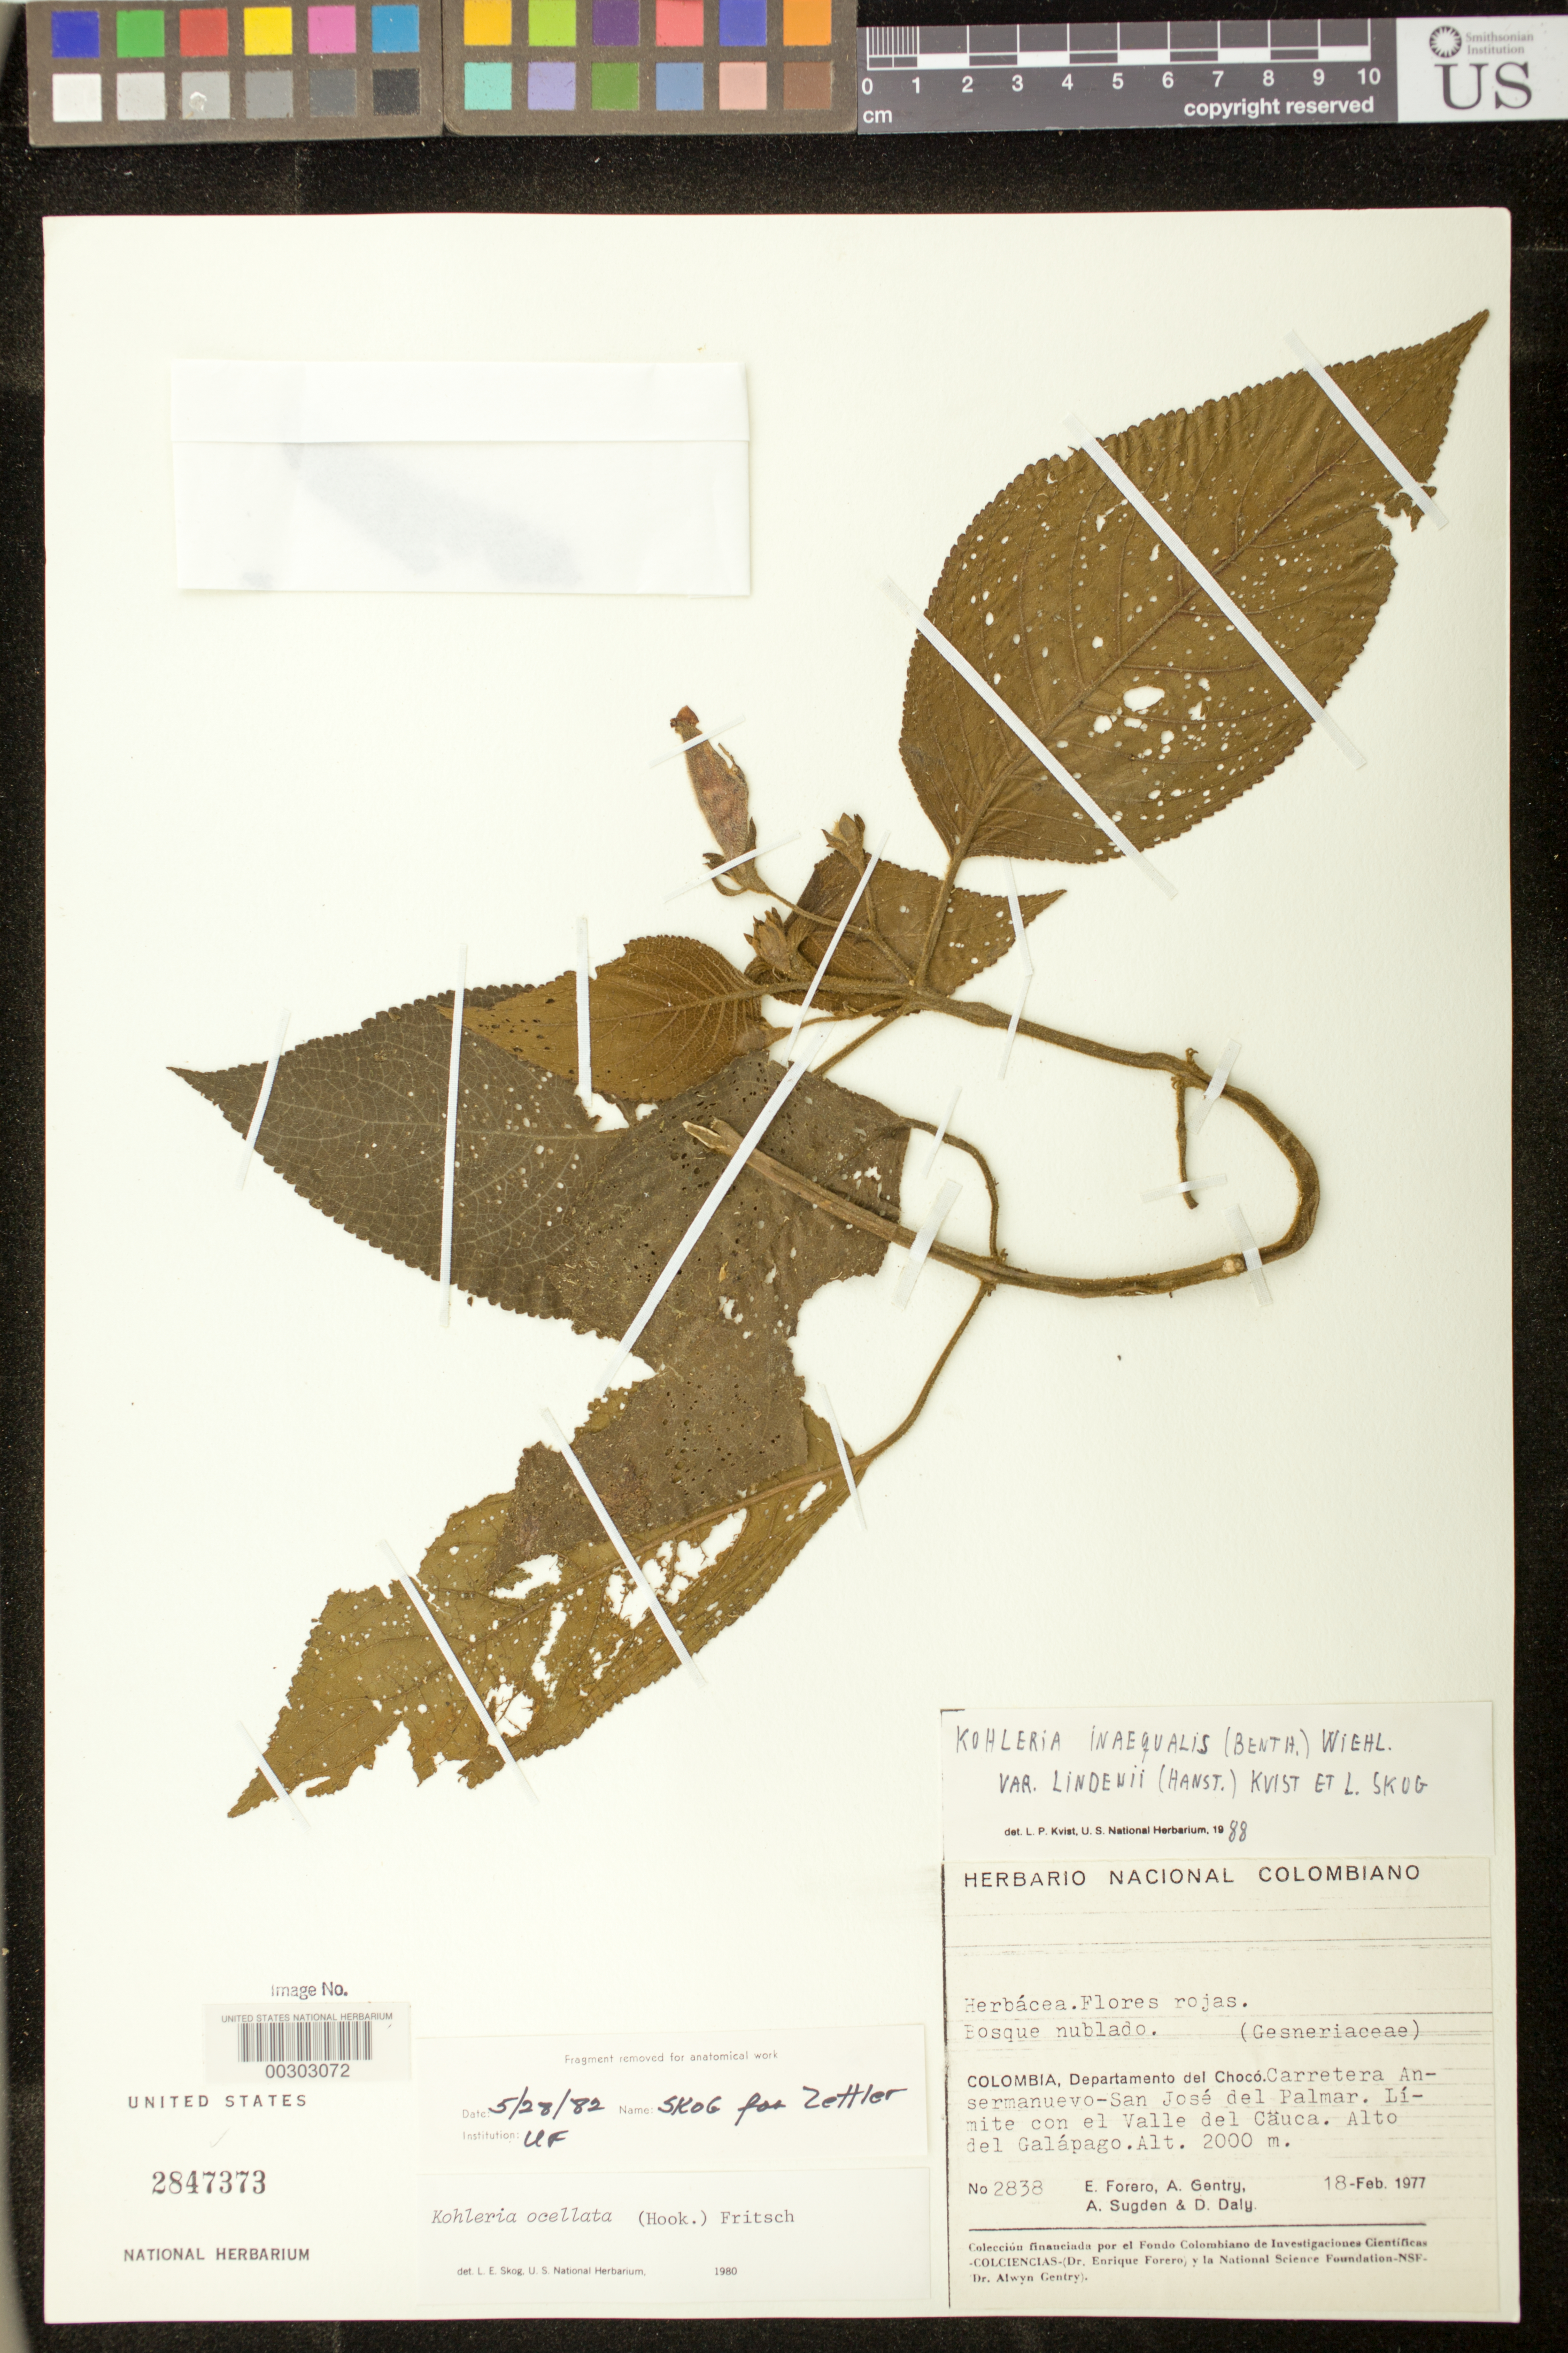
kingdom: Plantae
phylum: Tracheophyta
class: Magnoliopsida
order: Lamiales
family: Gesneriaceae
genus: Kohleria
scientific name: Kohleria inaequalis var. lindenii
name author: (Hanst.) L.P. Kvist & L.E. Skog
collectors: E. Forero, A. H. Gentry, A. Sugden & D. C. Daly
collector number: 2838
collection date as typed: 18 Feb 1977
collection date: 1977-02-18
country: Colombia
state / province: Chocó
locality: Ansermanuevo-San Jose del Palmar highway, bordering Valle del Cauca, Alto del Galapago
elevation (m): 2000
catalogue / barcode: US 2847373